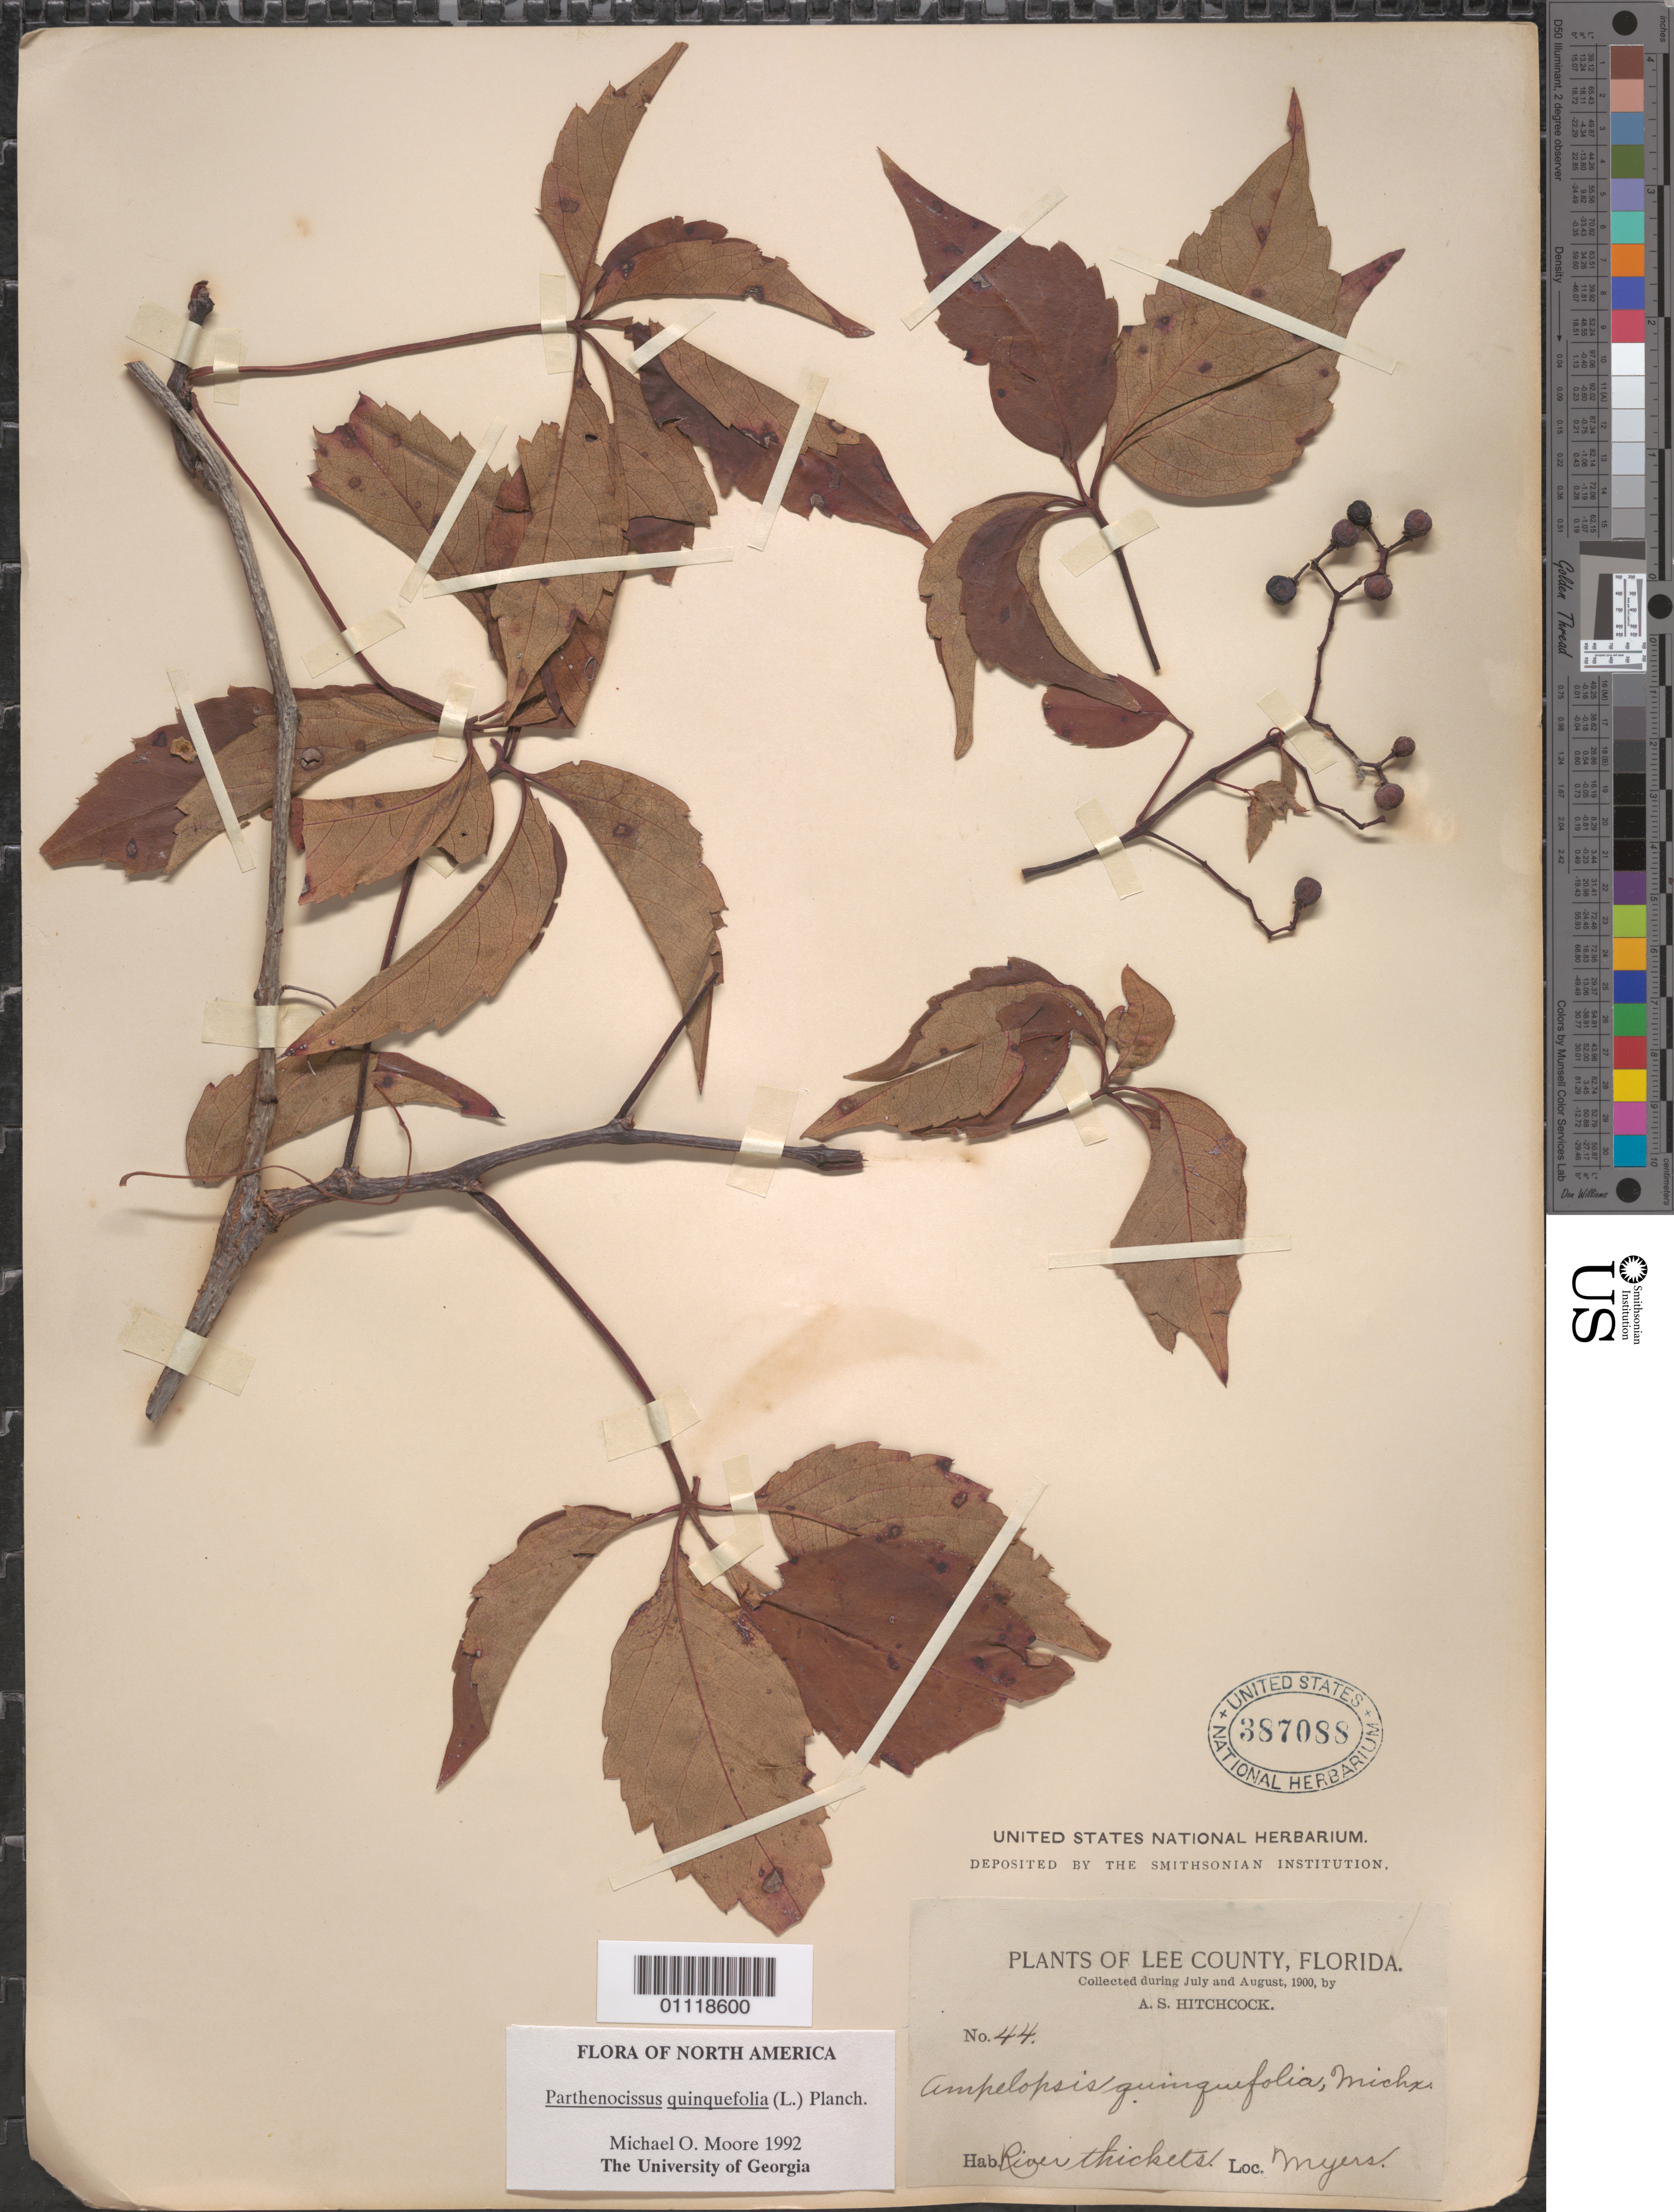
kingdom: Plantae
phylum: Tracheophyta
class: Magnoliopsida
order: Vitales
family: Vitaceae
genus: Parthenocissus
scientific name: Parthenocissus quinquefolia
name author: (L.) Planch.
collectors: A. S. Hitchcock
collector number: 44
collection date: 1900-07/1900-08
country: United States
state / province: Florida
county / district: Lee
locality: Fort Myers.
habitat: River thickets.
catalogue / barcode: US 387088